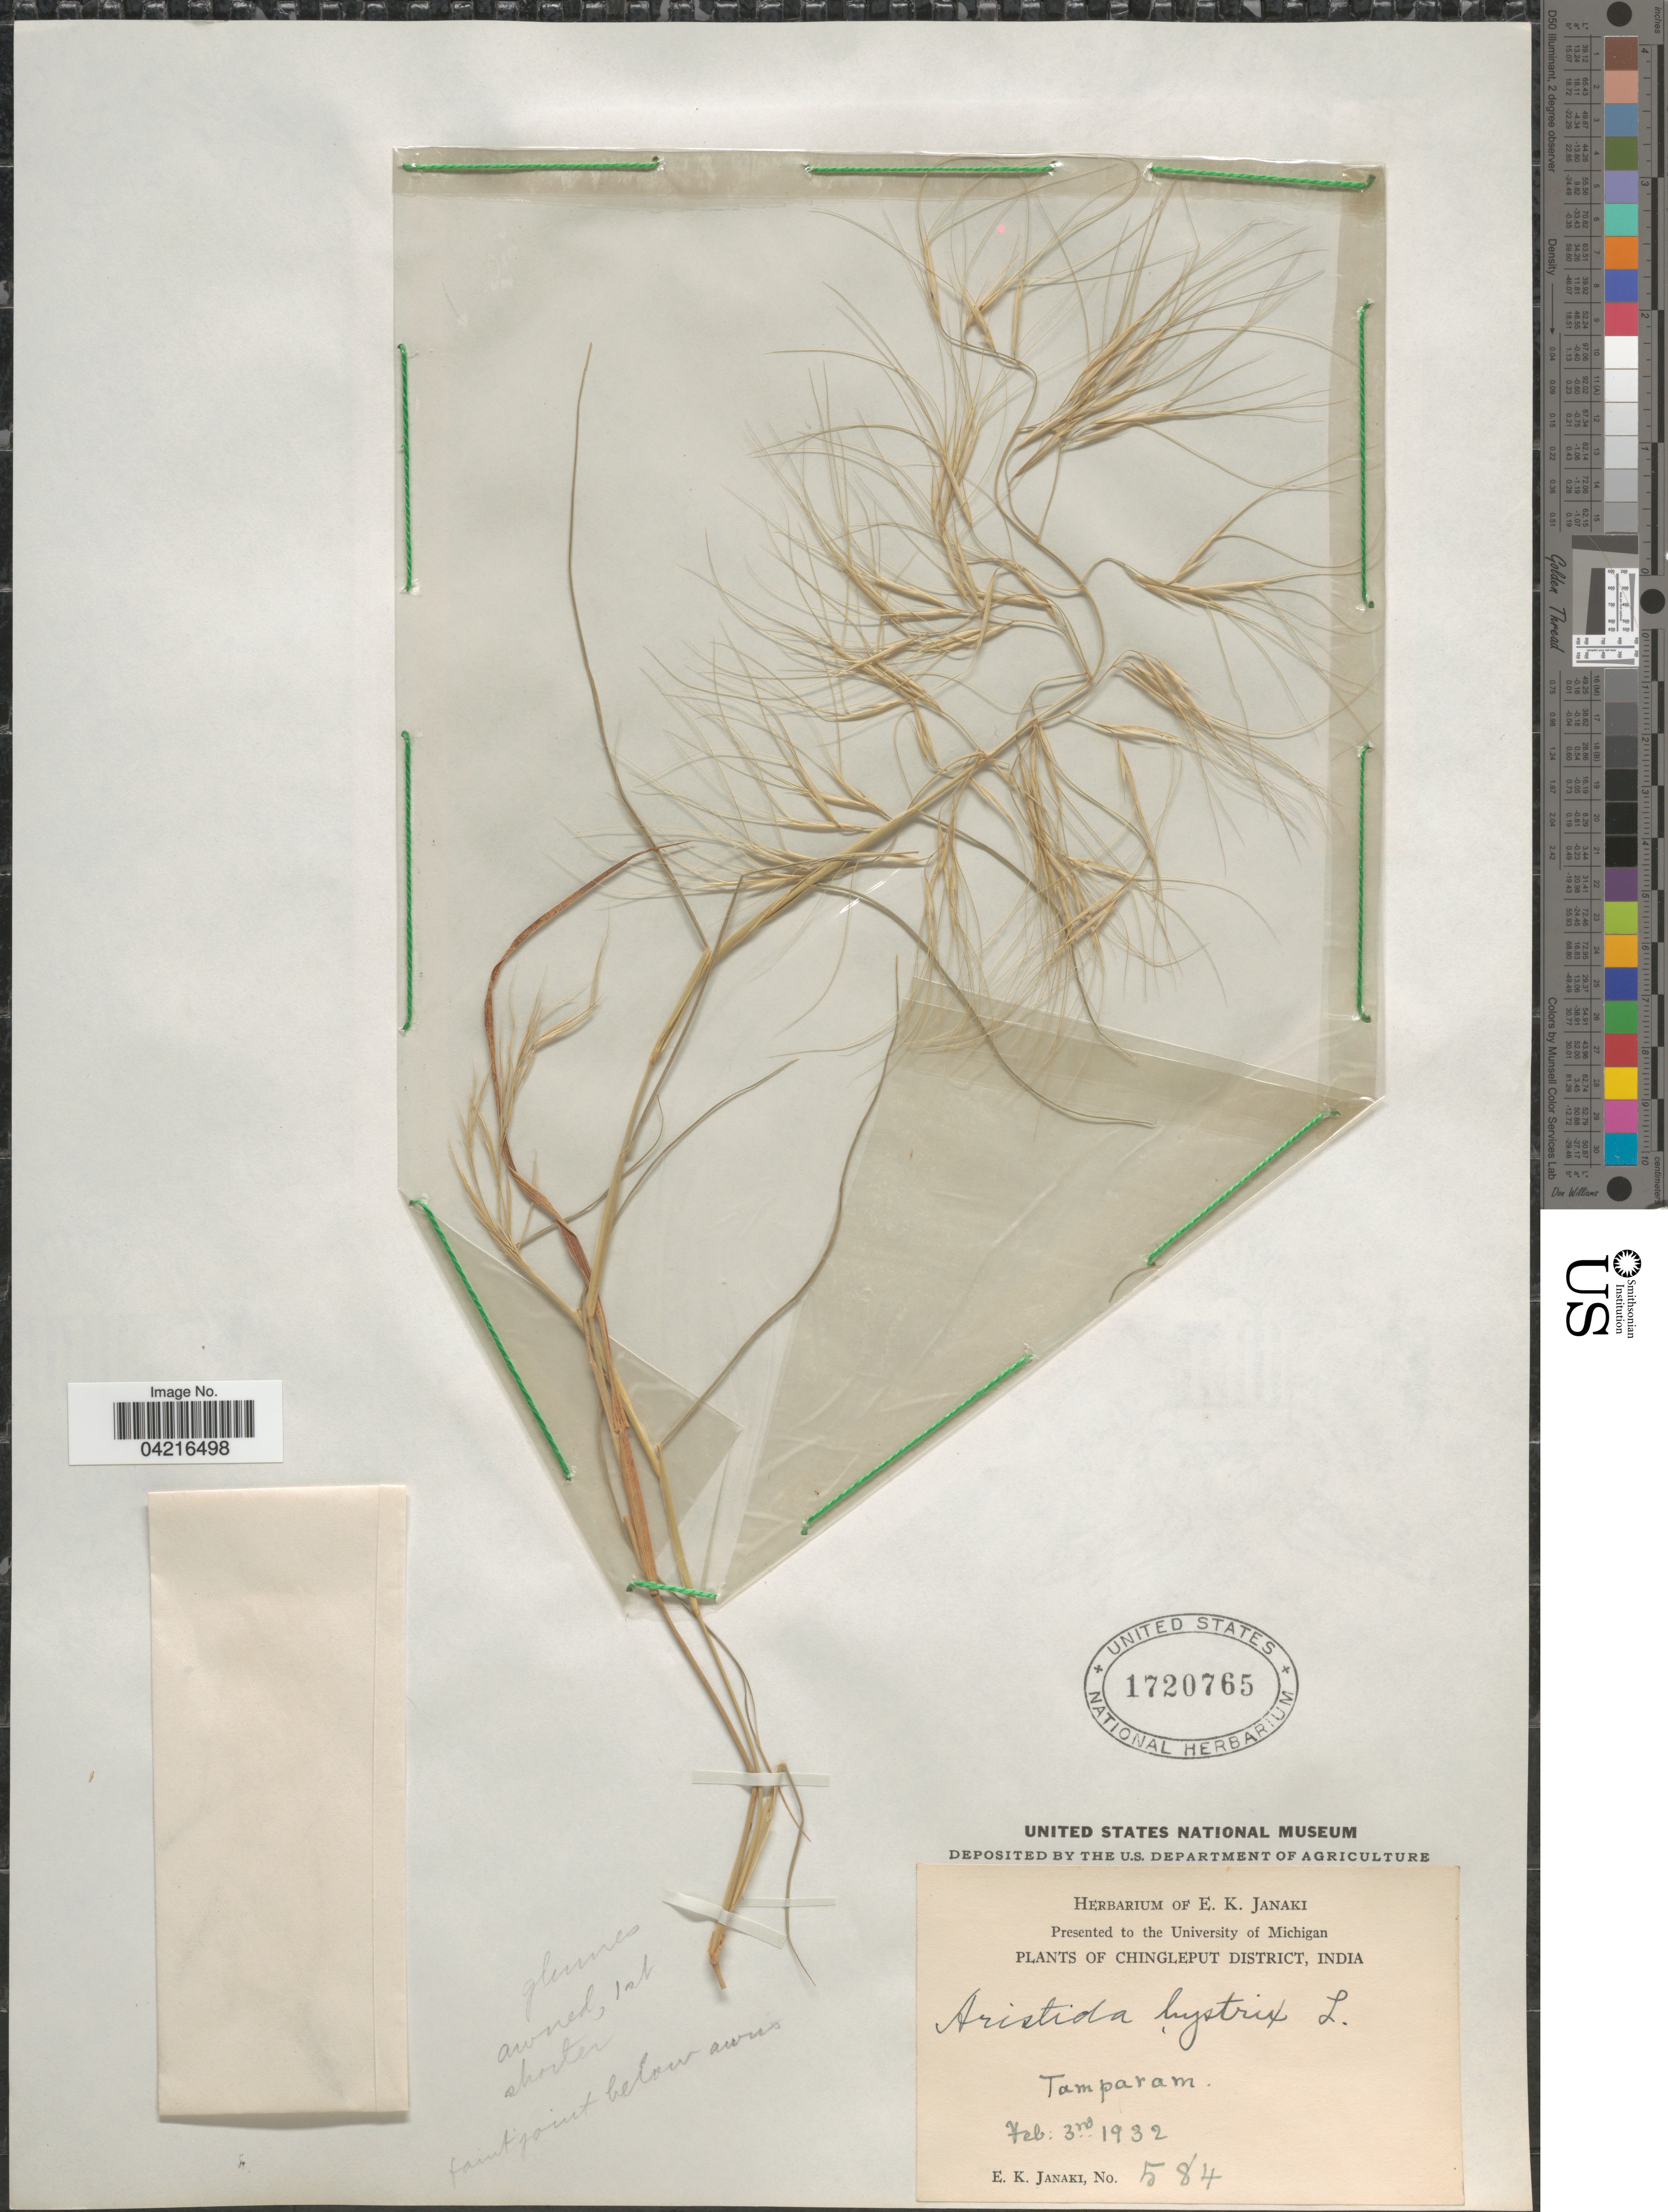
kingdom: Plantae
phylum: Tracheophyta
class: Liliopsida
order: Poales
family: Poaceae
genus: Aristida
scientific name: Aristida hystrix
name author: L.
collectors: E. Janaki Ammal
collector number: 584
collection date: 1932-02-03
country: India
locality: Chingleput District. Tamparam.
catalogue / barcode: US 1720765